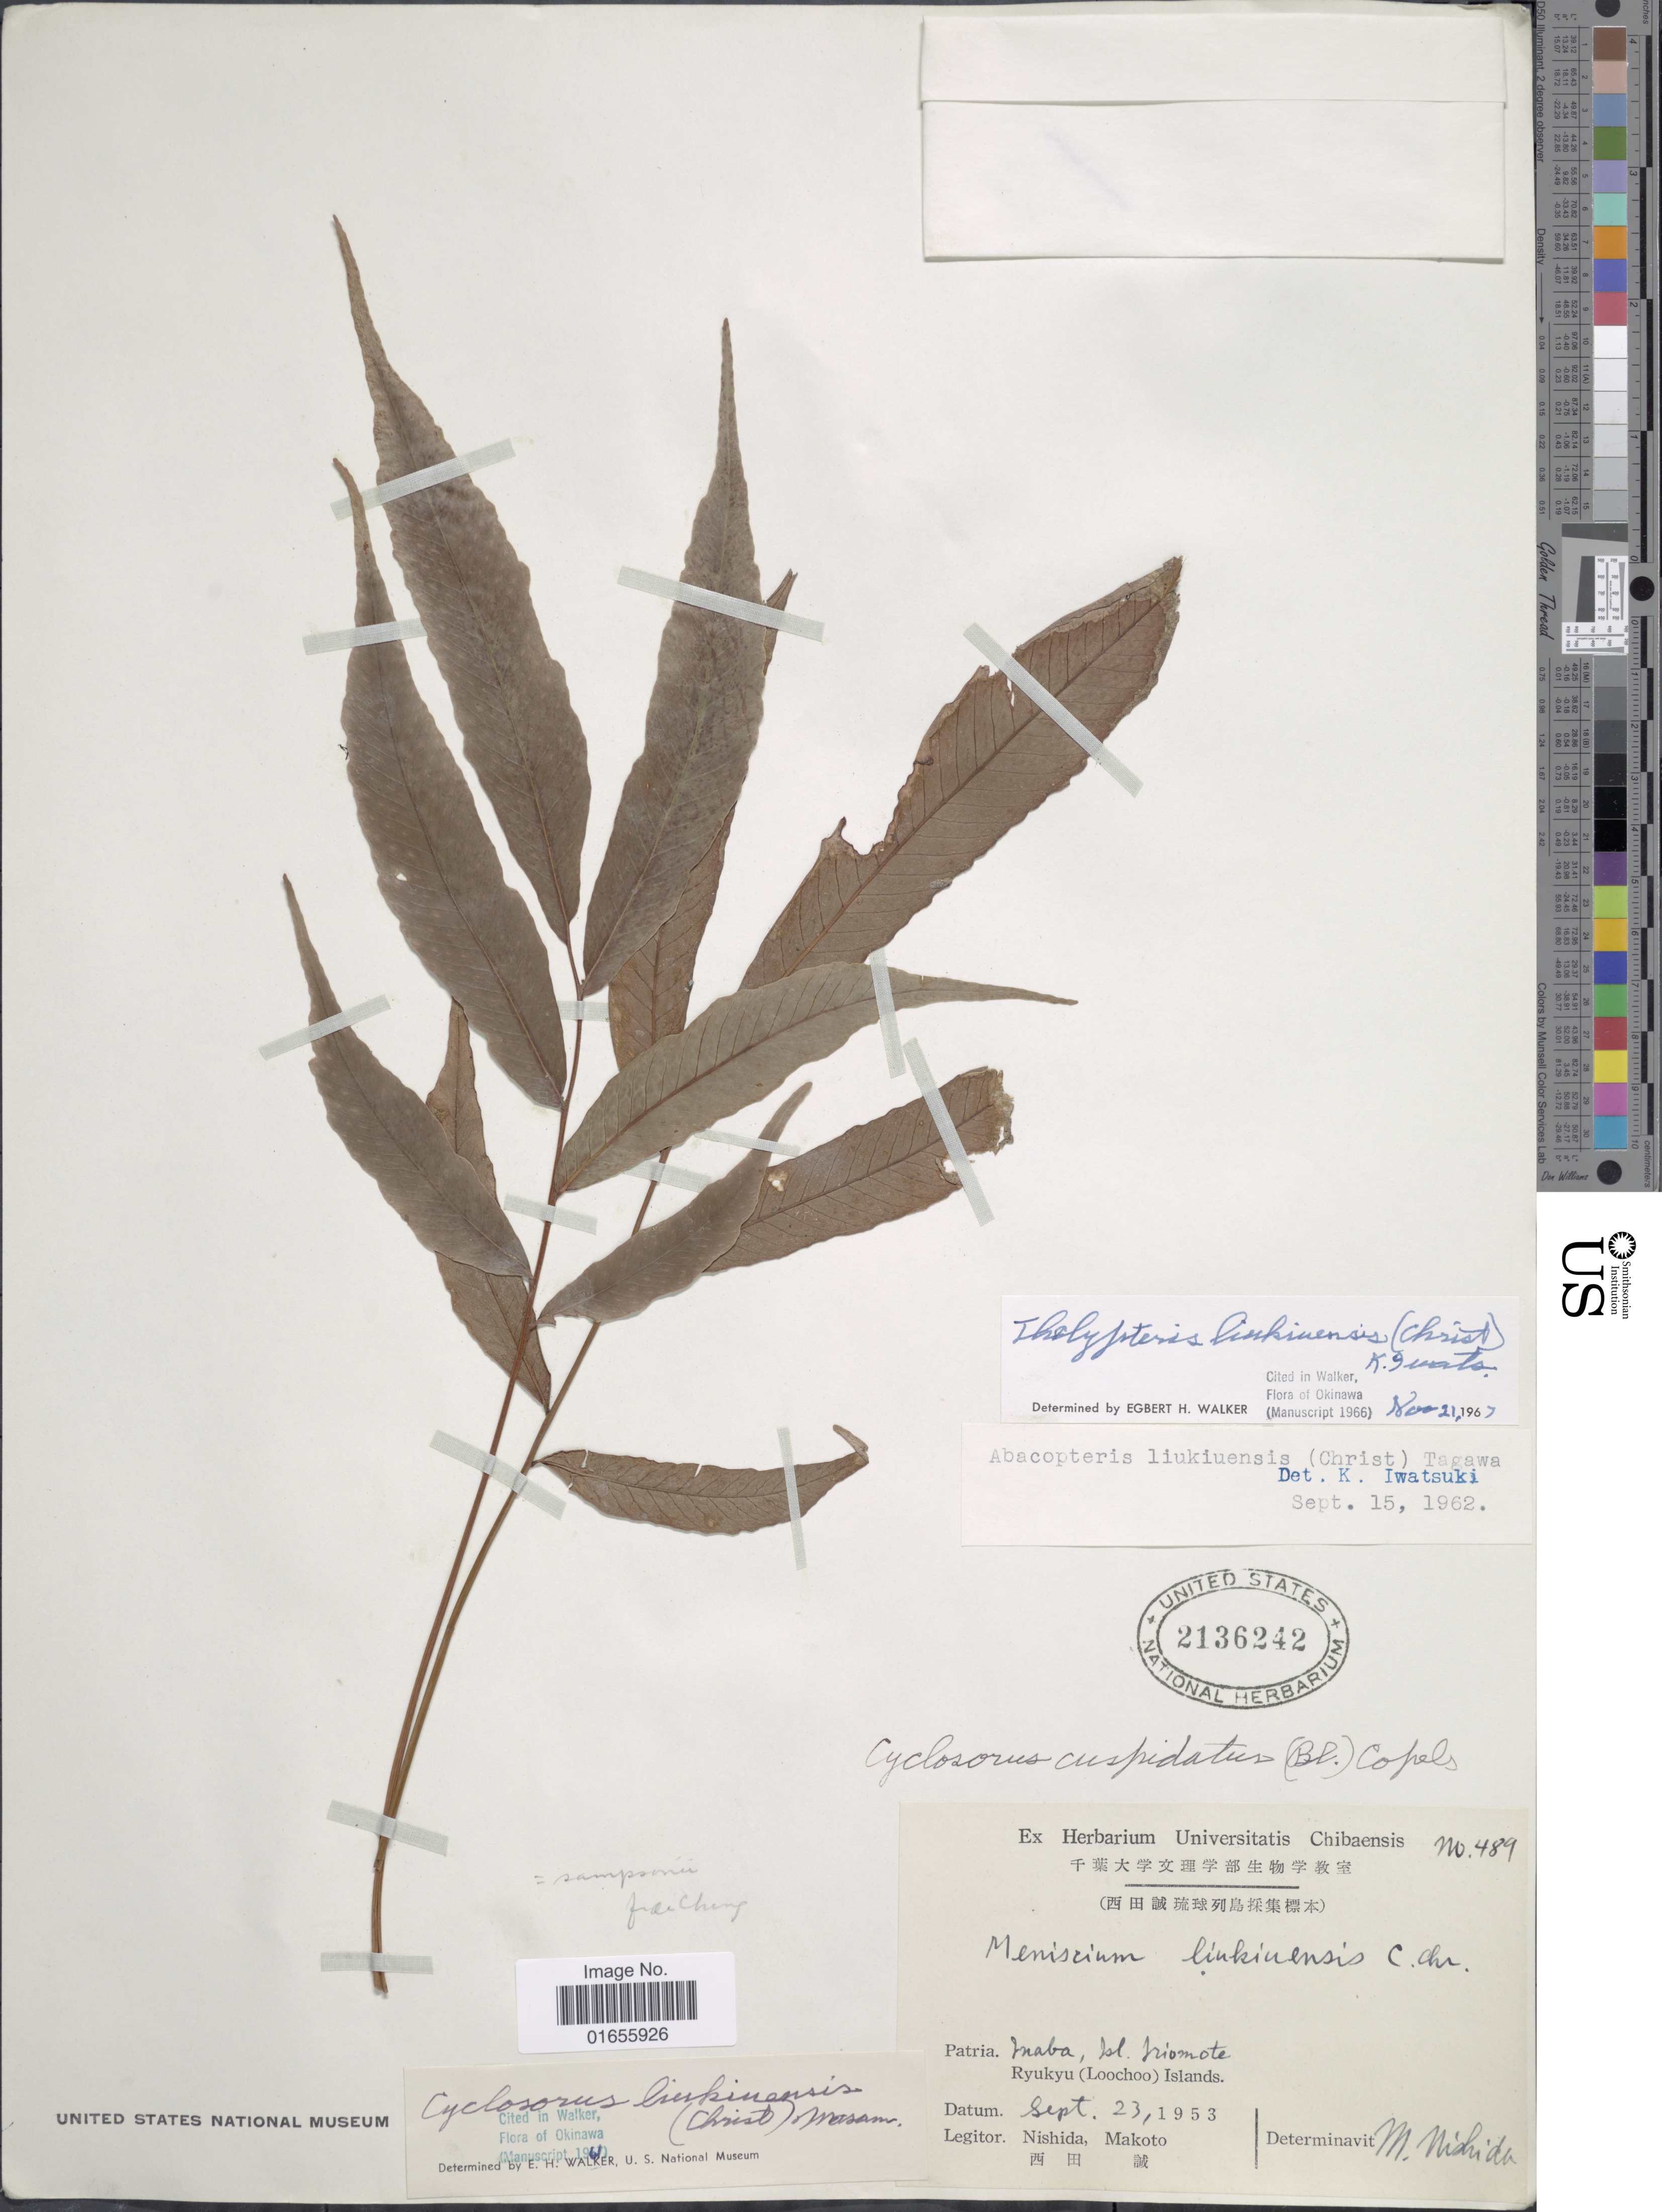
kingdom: Plantae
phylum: Tracheophyta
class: Polypodiopsida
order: Polypodiales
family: Thelypteridaceae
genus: Pronephrium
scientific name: Pronephrium liukiuense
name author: (C. Chr.) K. Iwats.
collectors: Nishida & Makoto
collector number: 489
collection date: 1953-09-23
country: Japan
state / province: Okinawa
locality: Maba, Isl. Iriomote, Ryukyu (Loochoo) Islands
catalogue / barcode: US 2136242